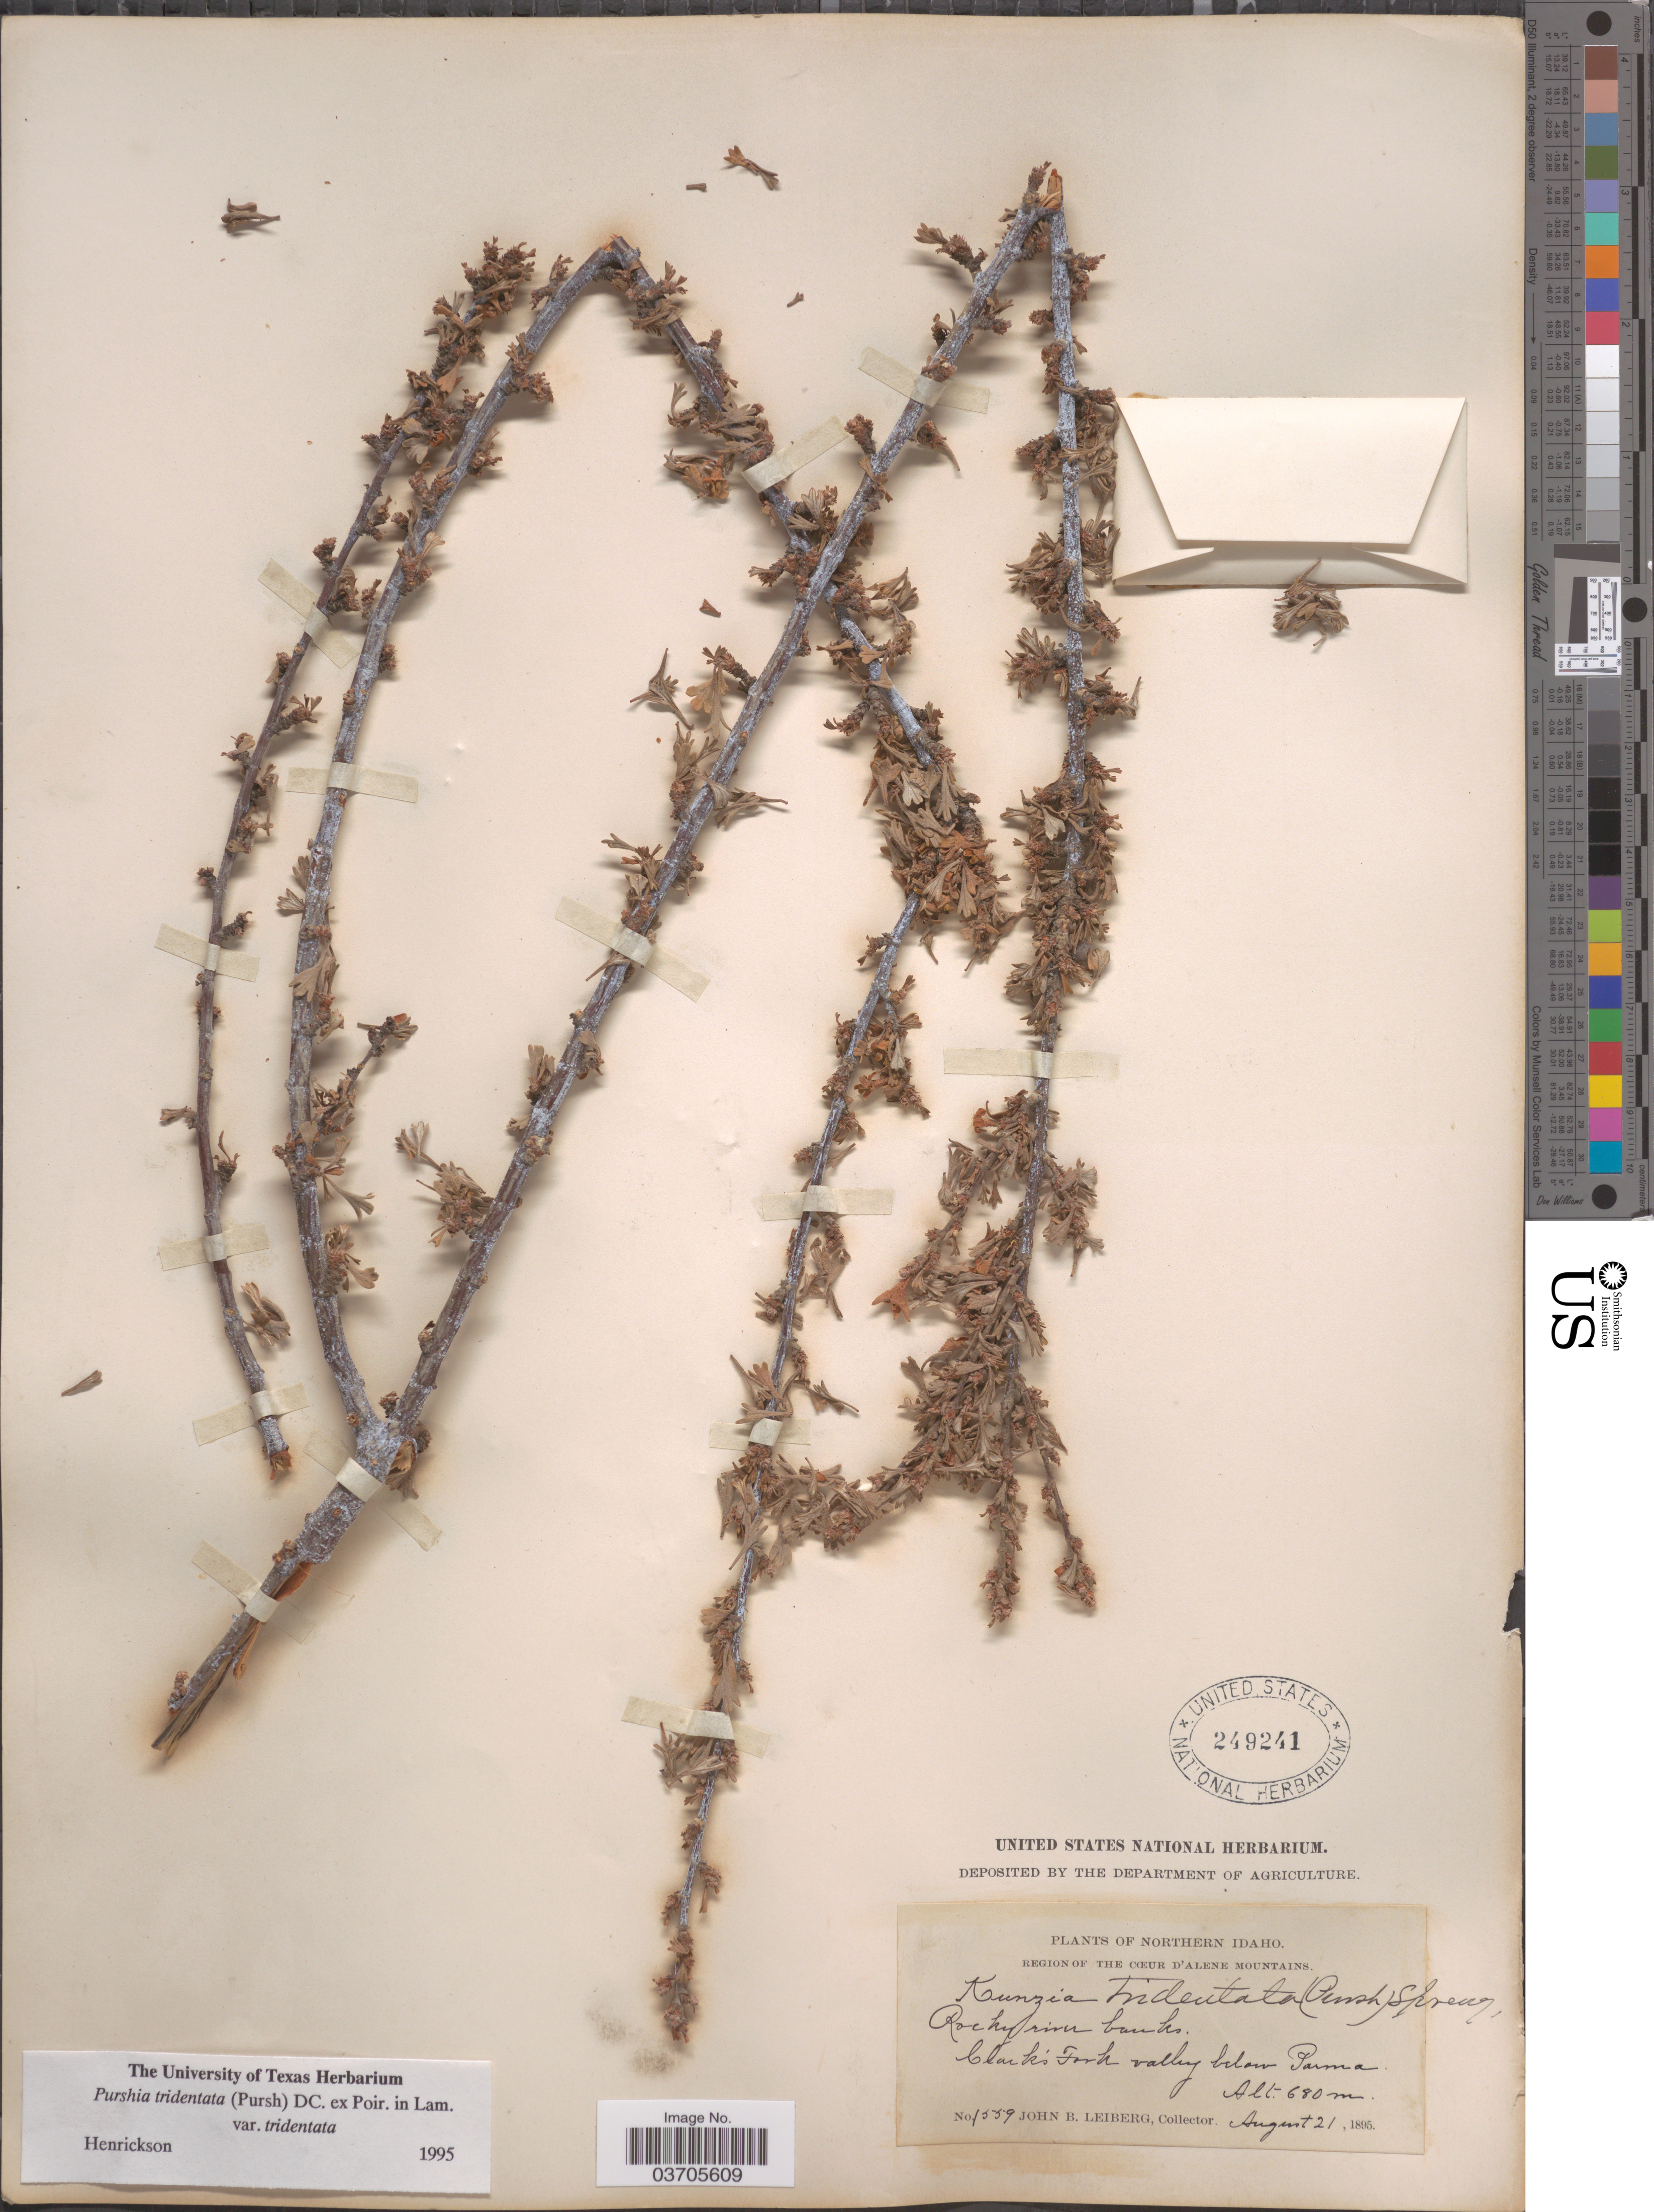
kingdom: Plantae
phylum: Tracheophyta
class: Magnoliopsida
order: Rosales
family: Rosaceae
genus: Purshia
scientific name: Purshia tridentata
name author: (Pursh) DC.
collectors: J. B. Leiberg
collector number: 1559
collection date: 1895-08-21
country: United States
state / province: Idaho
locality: Northern Idaho. Region of the Cœur d' Alene Mountains. Rocky river banks. Clark's Fork valley below Parma.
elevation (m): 680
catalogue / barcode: US 249241